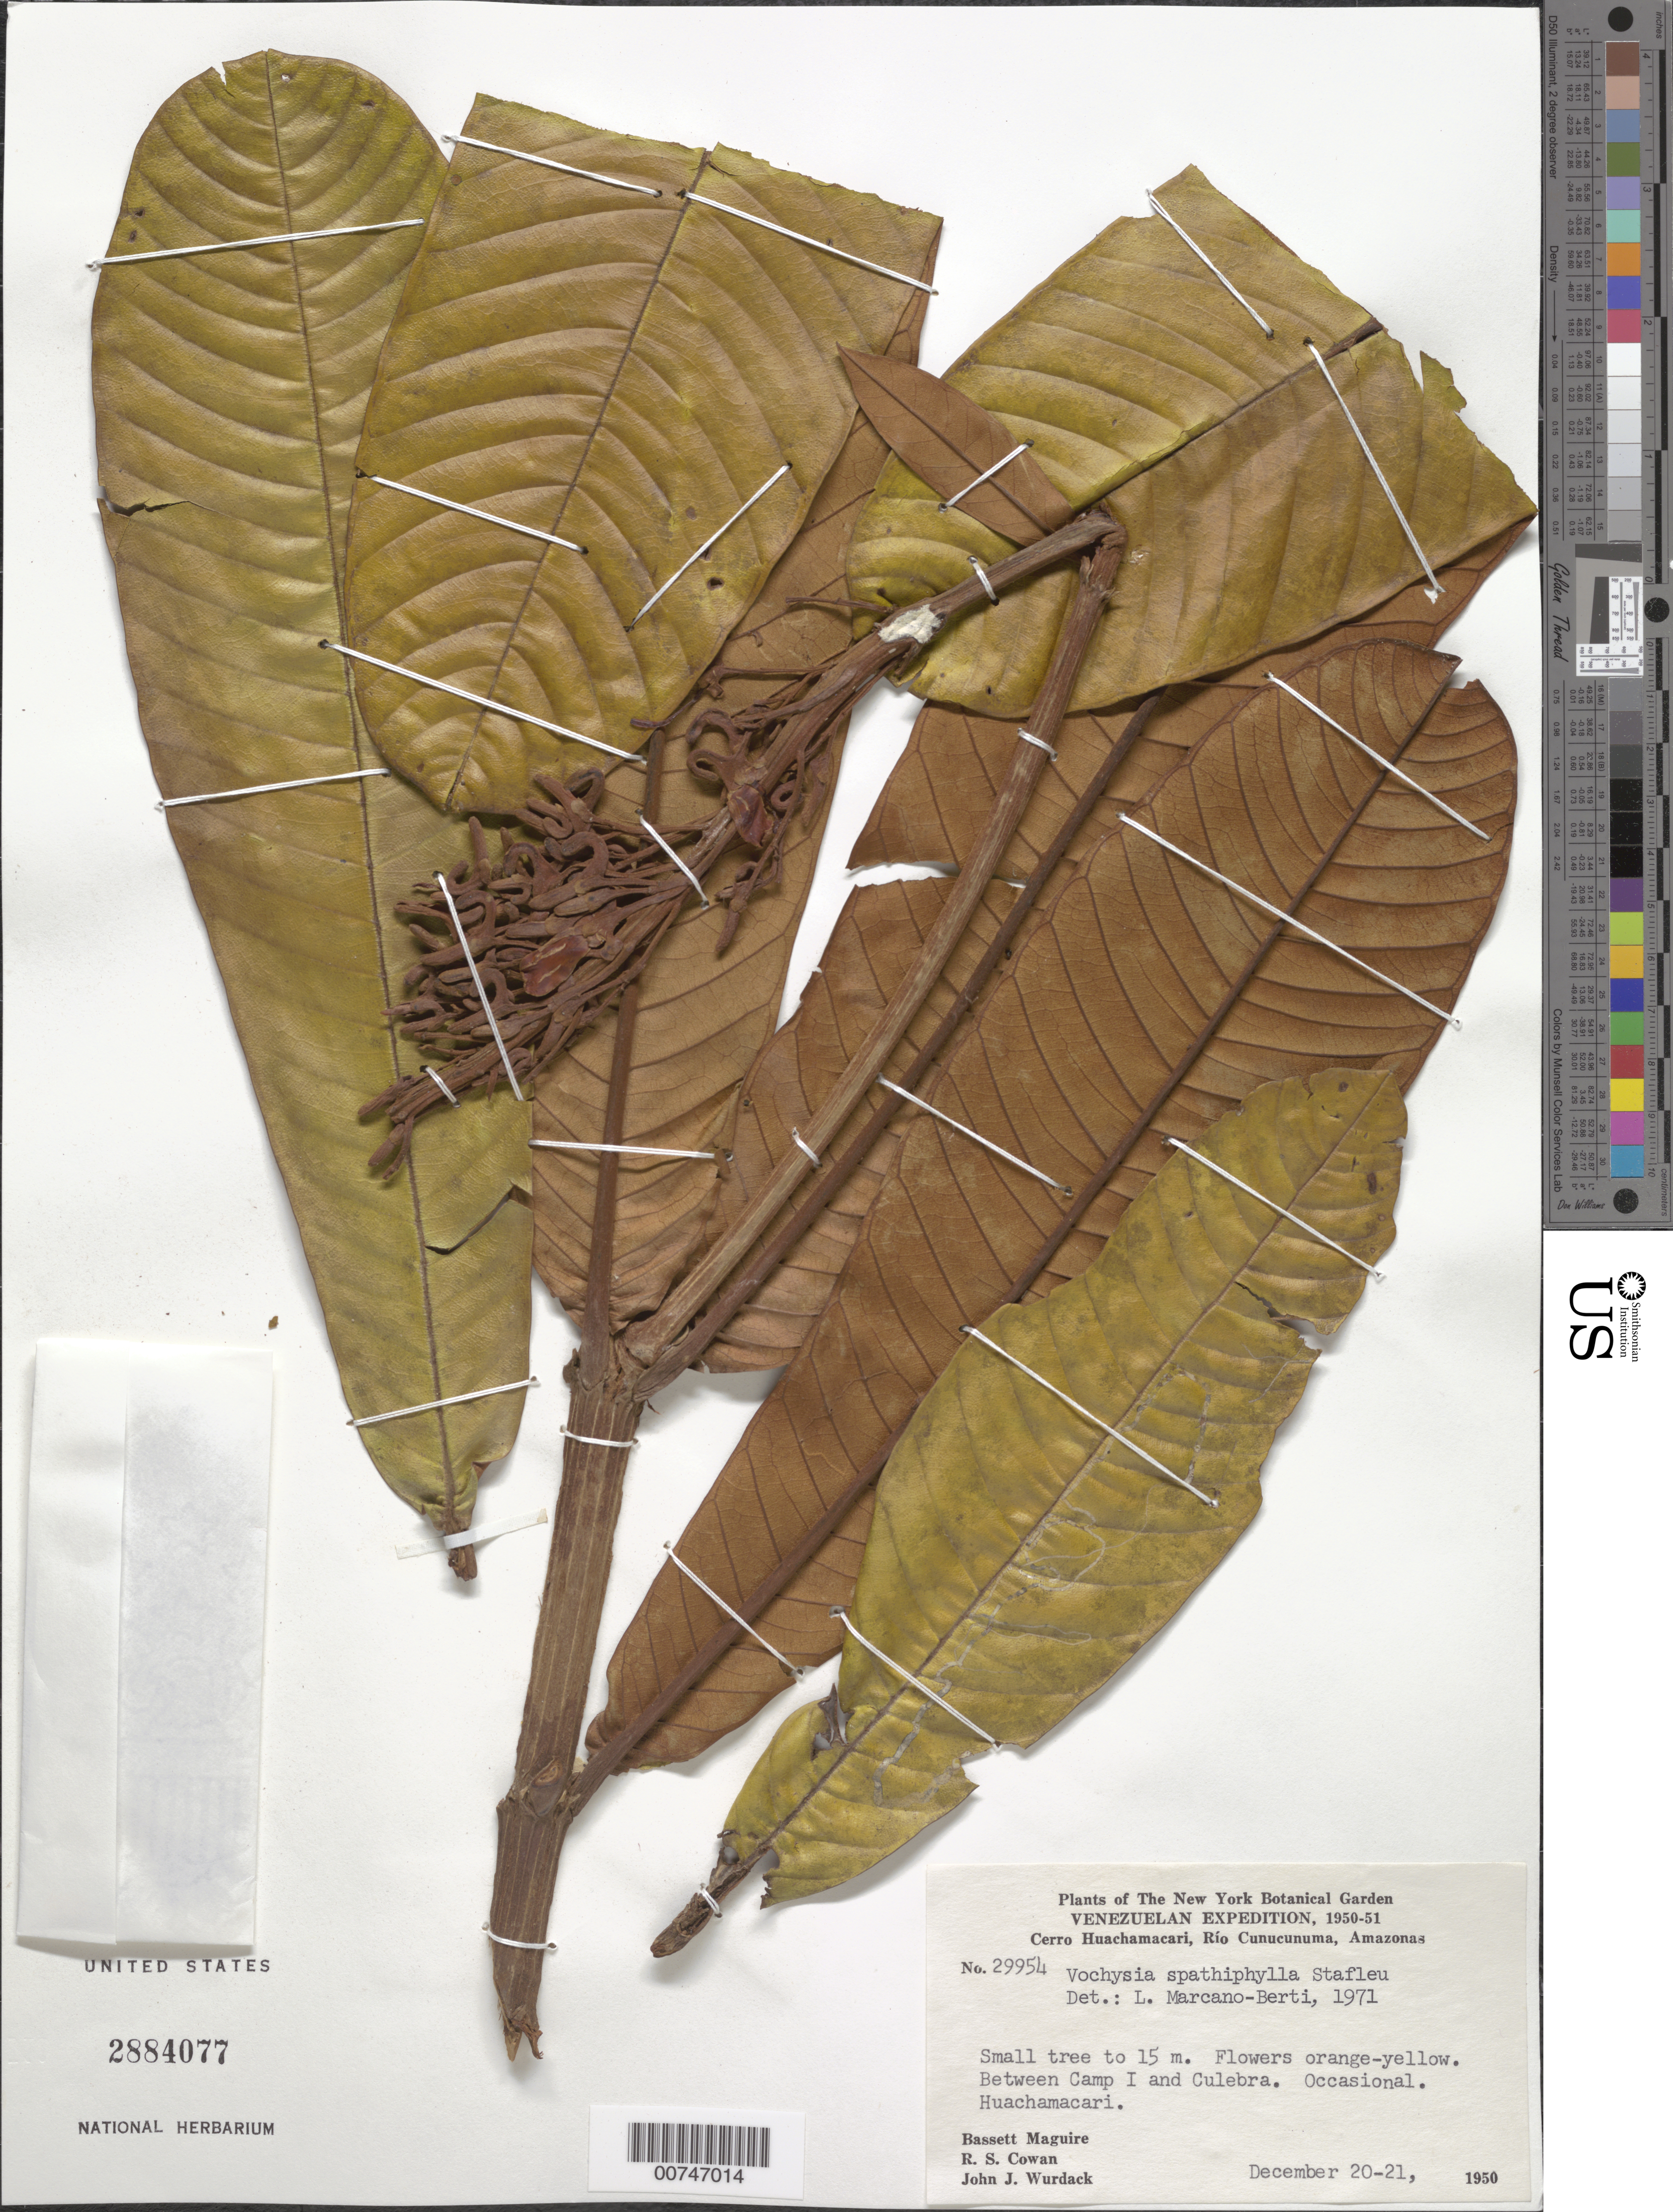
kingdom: Plantae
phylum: Tracheophyta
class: Magnoliopsida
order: Myrtales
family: Vochysiaceae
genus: Vochysia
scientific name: Vochysia spathiphylla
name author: Stafleu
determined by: Marcano-Berti, L.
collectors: B. Maguire, R. S. Cowan & J. J. Wurdack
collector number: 29954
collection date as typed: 20-Dec-50 to 21-Dec-50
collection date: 1950-12-20/1950-12-21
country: Venezuela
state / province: Amazonas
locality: Cerro Huachamacari, Camp 1 to Culebra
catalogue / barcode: US 2884077